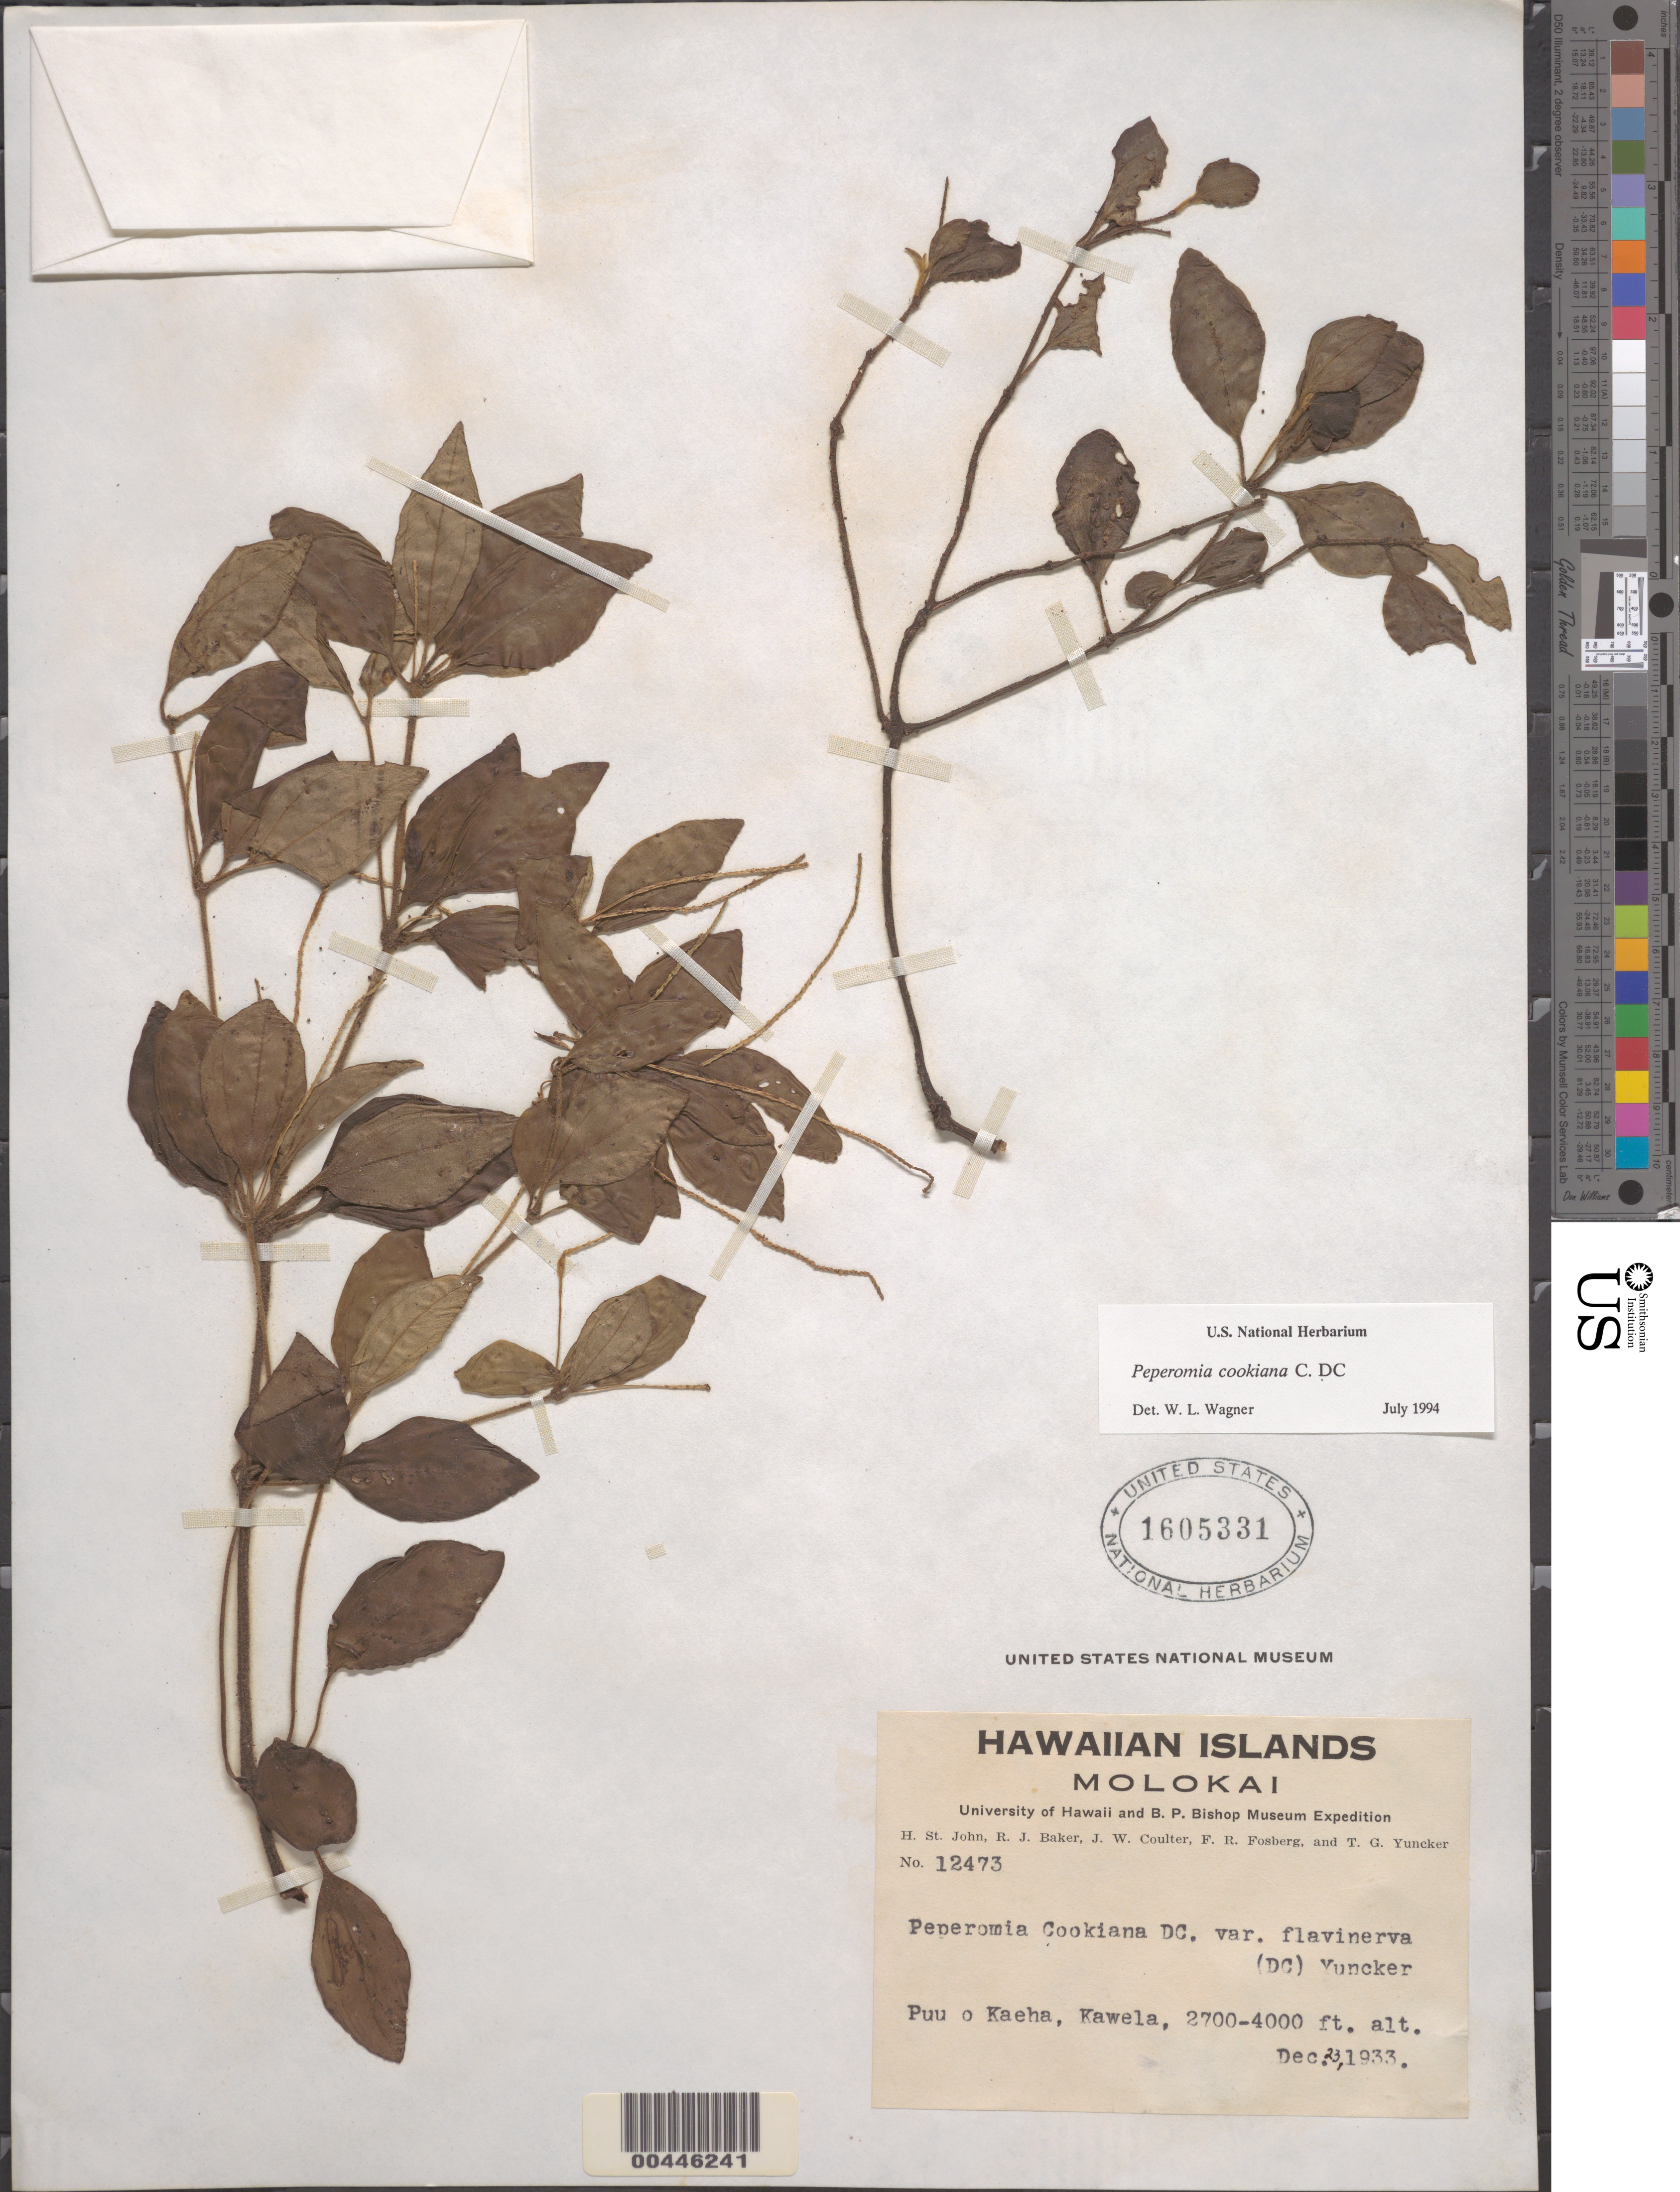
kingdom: Plantae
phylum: Tracheophyta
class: Magnoliopsida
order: Piperales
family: Piperaceae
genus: Peperomia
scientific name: Peperomia cookiana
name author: C. DC.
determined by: Wagner, W. L., (BOT), Smithsonian Institution - National Museum of Natural History (UNITED STATES)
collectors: H. St. John, R. J. Baker, J. W. Coulter & F. R. Fosberg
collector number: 12473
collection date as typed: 23 Dec 1933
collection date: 1933-12-23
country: United States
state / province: Hawaii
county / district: Maui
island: Moloka'i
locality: Puu o Kaeha, Kawela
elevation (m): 823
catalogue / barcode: US 1605331